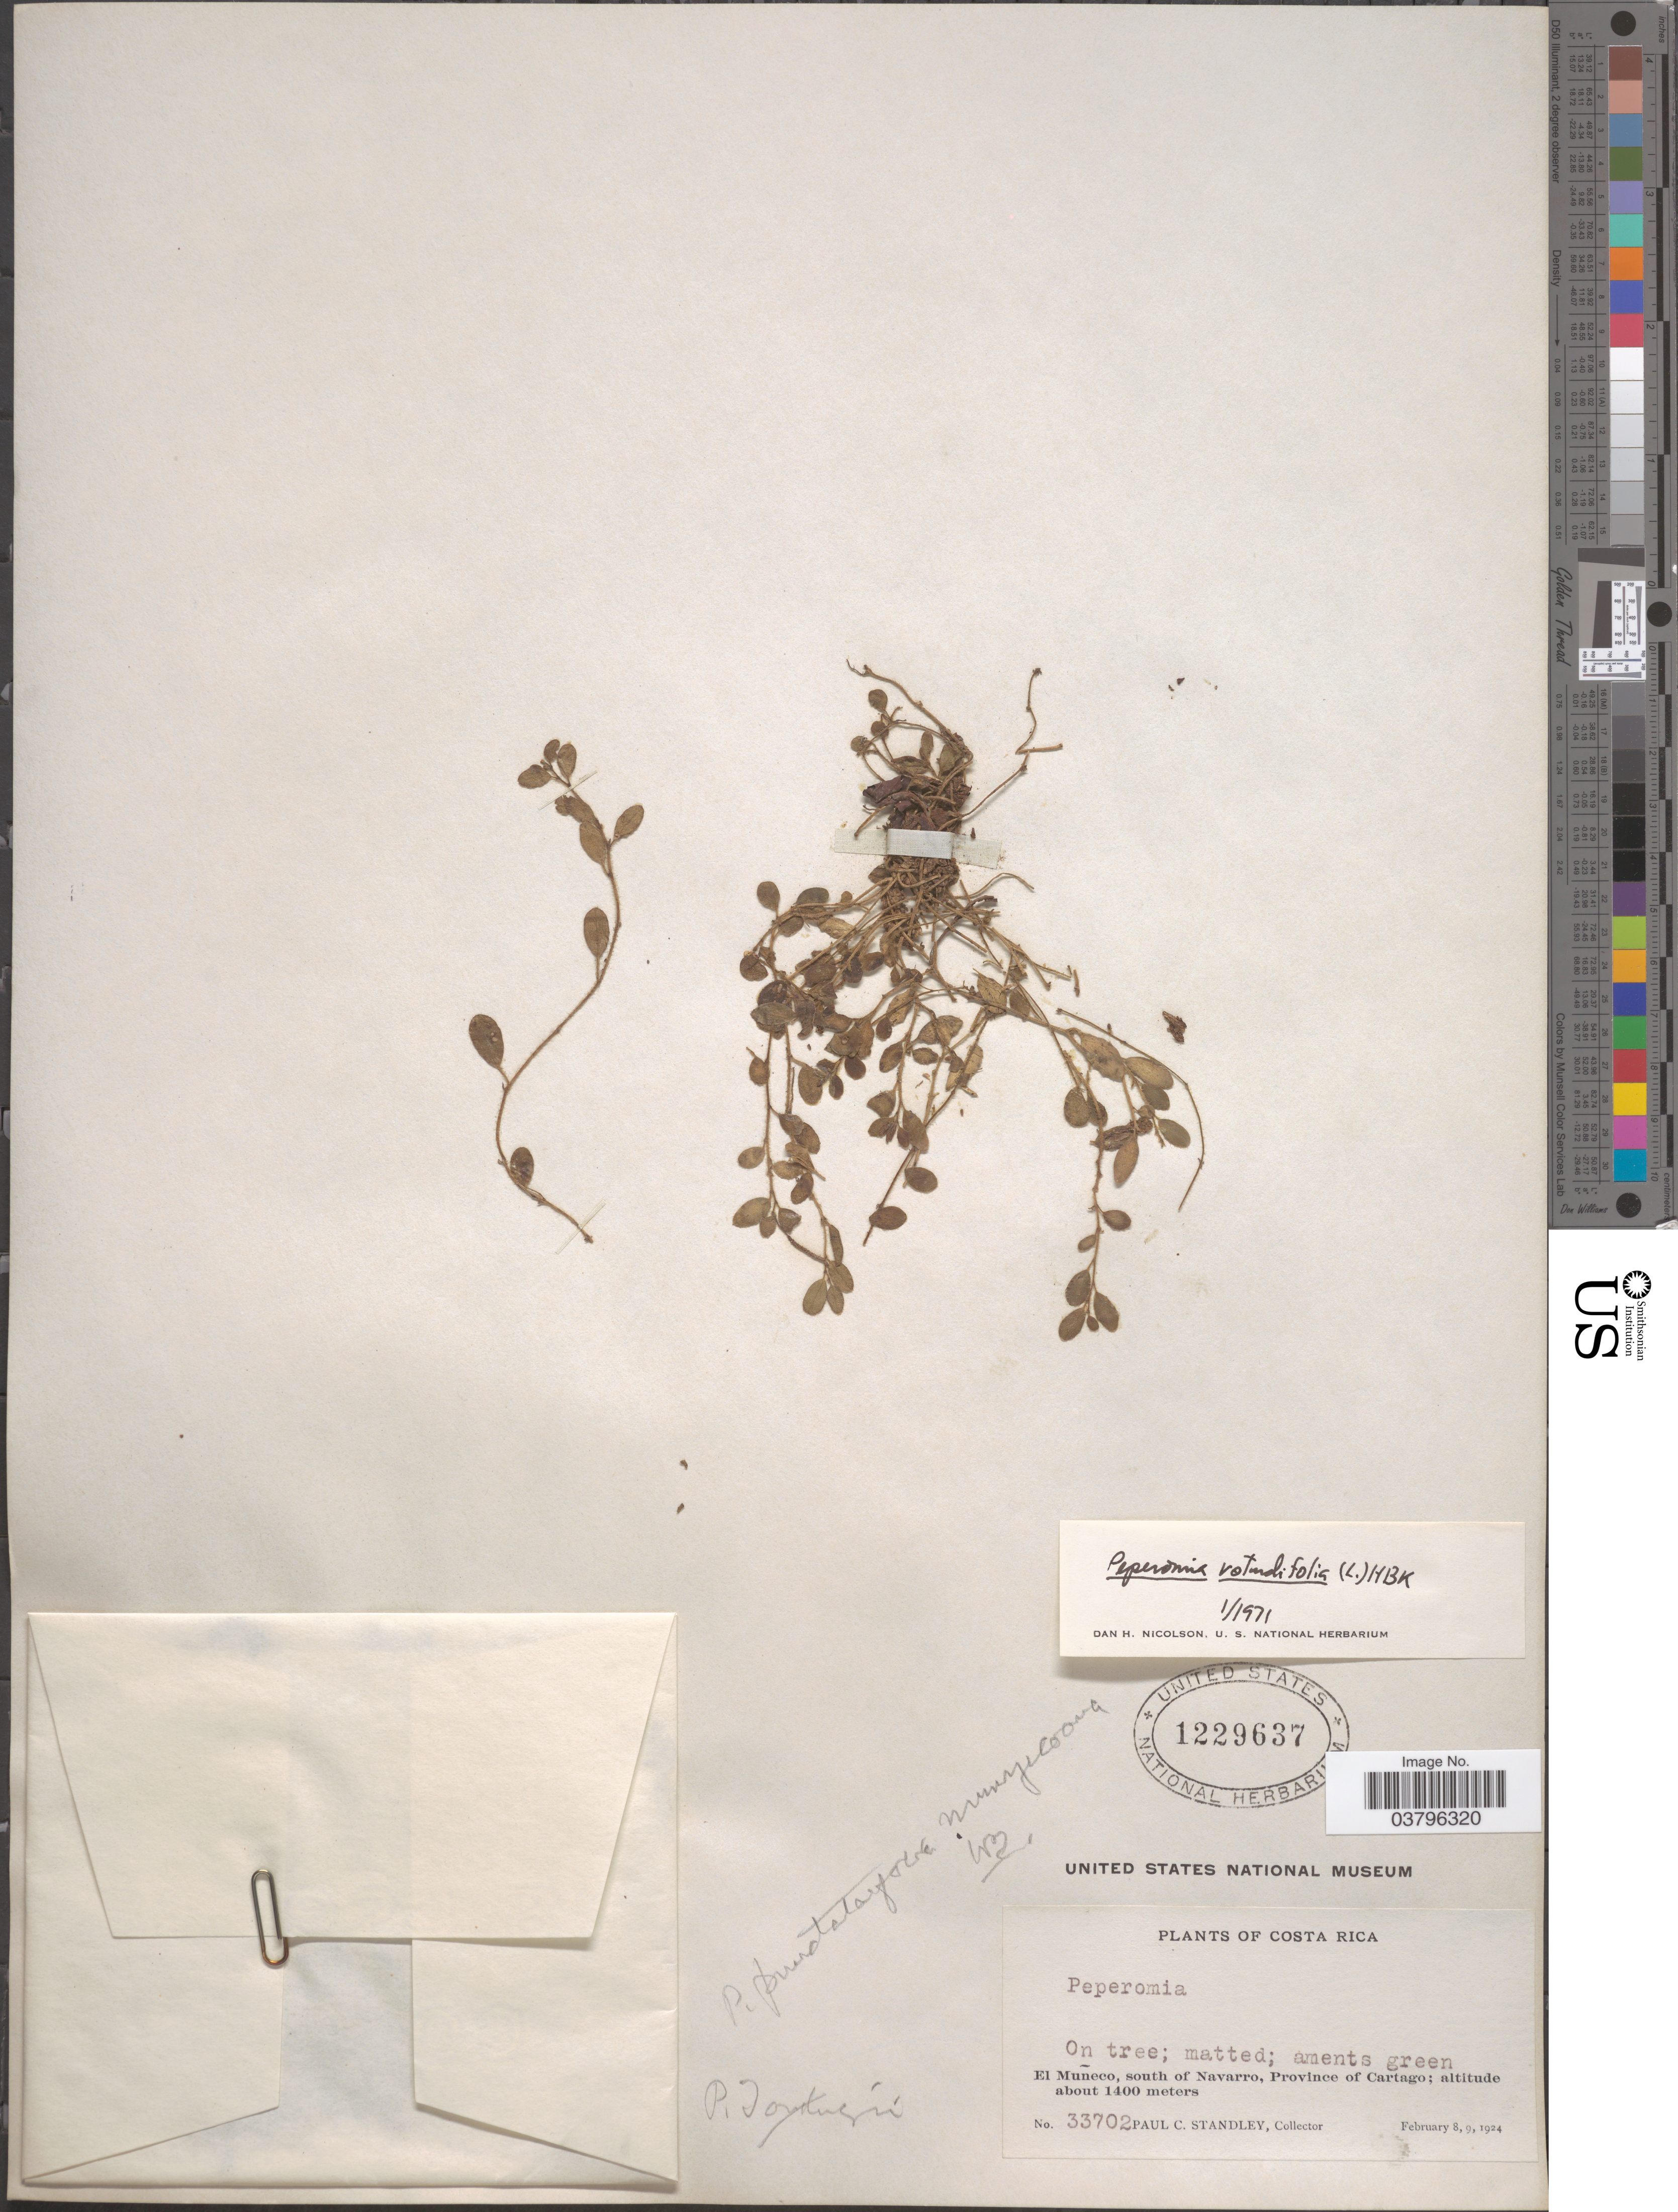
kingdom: Plantae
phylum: Tracheophyta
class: Magnoliopsida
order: Piperales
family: Piperaceae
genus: Peperomia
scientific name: Peperomia matlalucaensis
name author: C. DC.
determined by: Jiménez, José Estaban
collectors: P. C. Standley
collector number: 33702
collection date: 1924-02-08/1924-02-09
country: Costa Rica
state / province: Cartago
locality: El Muñeco, south of Navarro.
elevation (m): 1400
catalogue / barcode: US 1229637